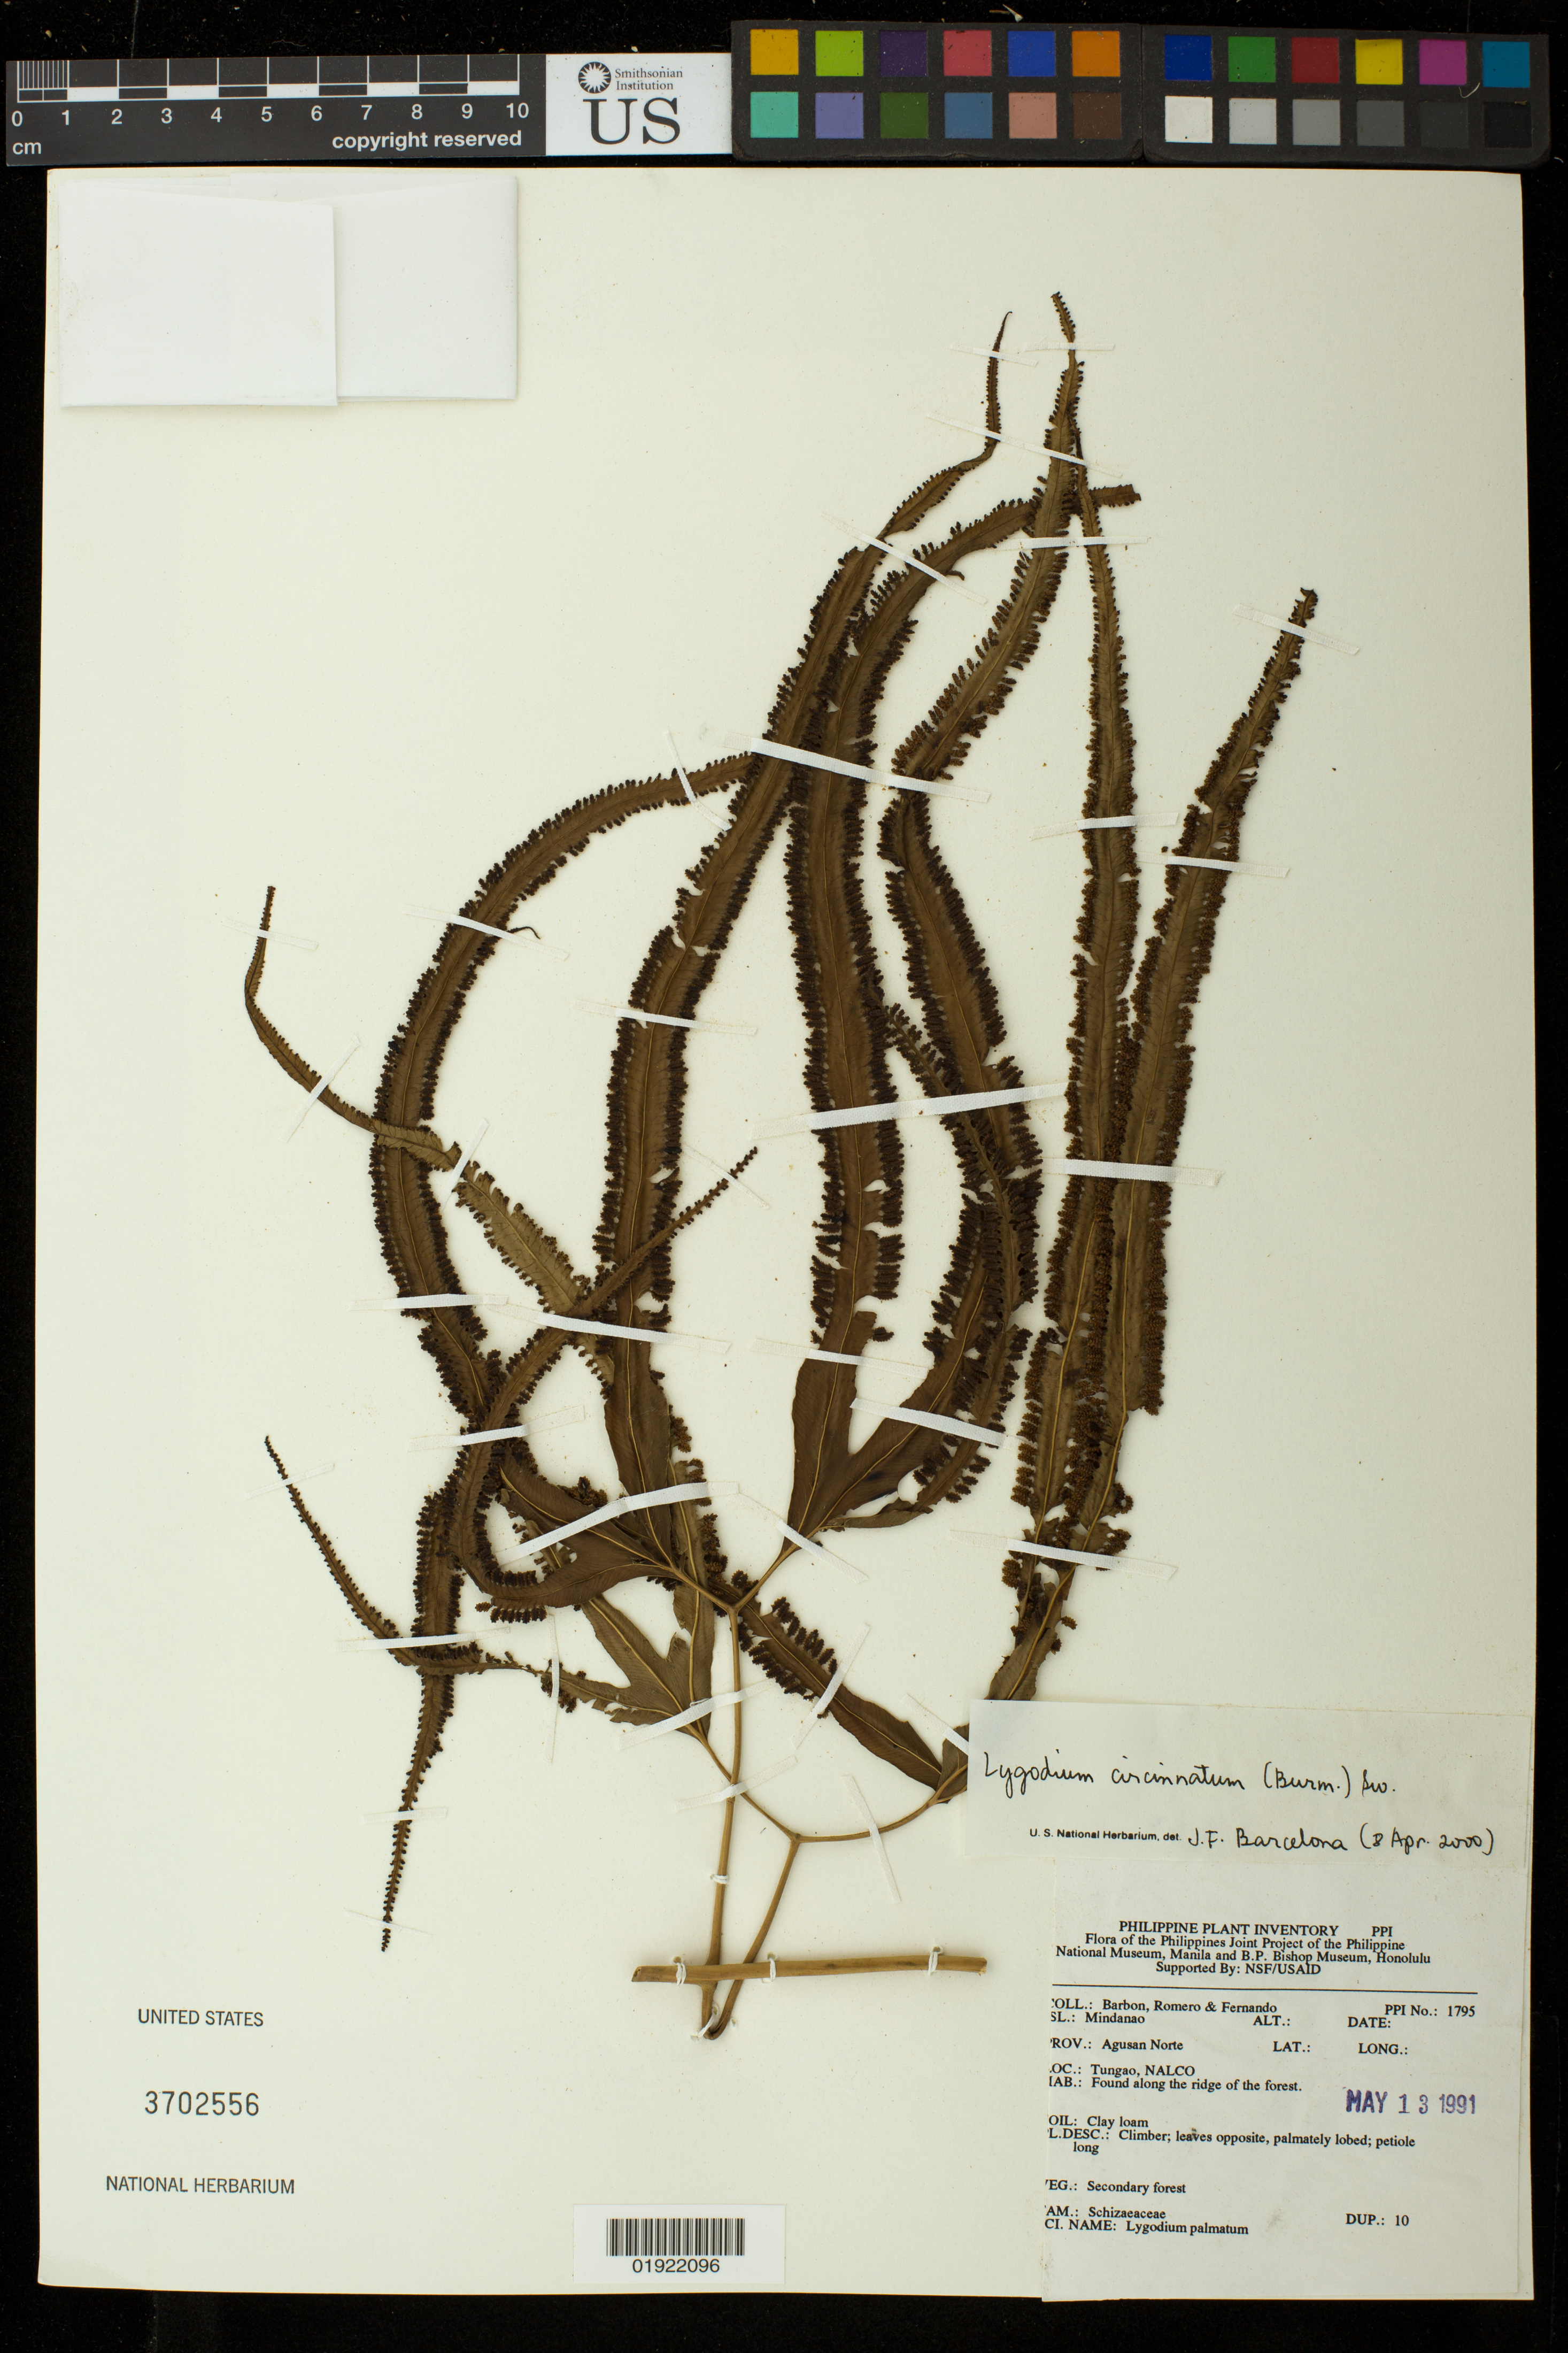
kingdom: Plantae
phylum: Tracheophyta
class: Polypodiopsida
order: Schizaeales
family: Lygodiaceae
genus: Lygodium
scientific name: Lygodium circinnatum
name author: (Burm.) Sw.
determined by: Barcelona, Julie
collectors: E. Barbon, -. Romero & -- Fernando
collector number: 1795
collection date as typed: May 13, 1991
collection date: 1991-05-13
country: Philippines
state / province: Caraga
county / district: Agusan del Norte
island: Mindanao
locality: Tungao, Nalco, found along the ridge of the forest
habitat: clay loam, secondary forest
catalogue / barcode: US 3702556